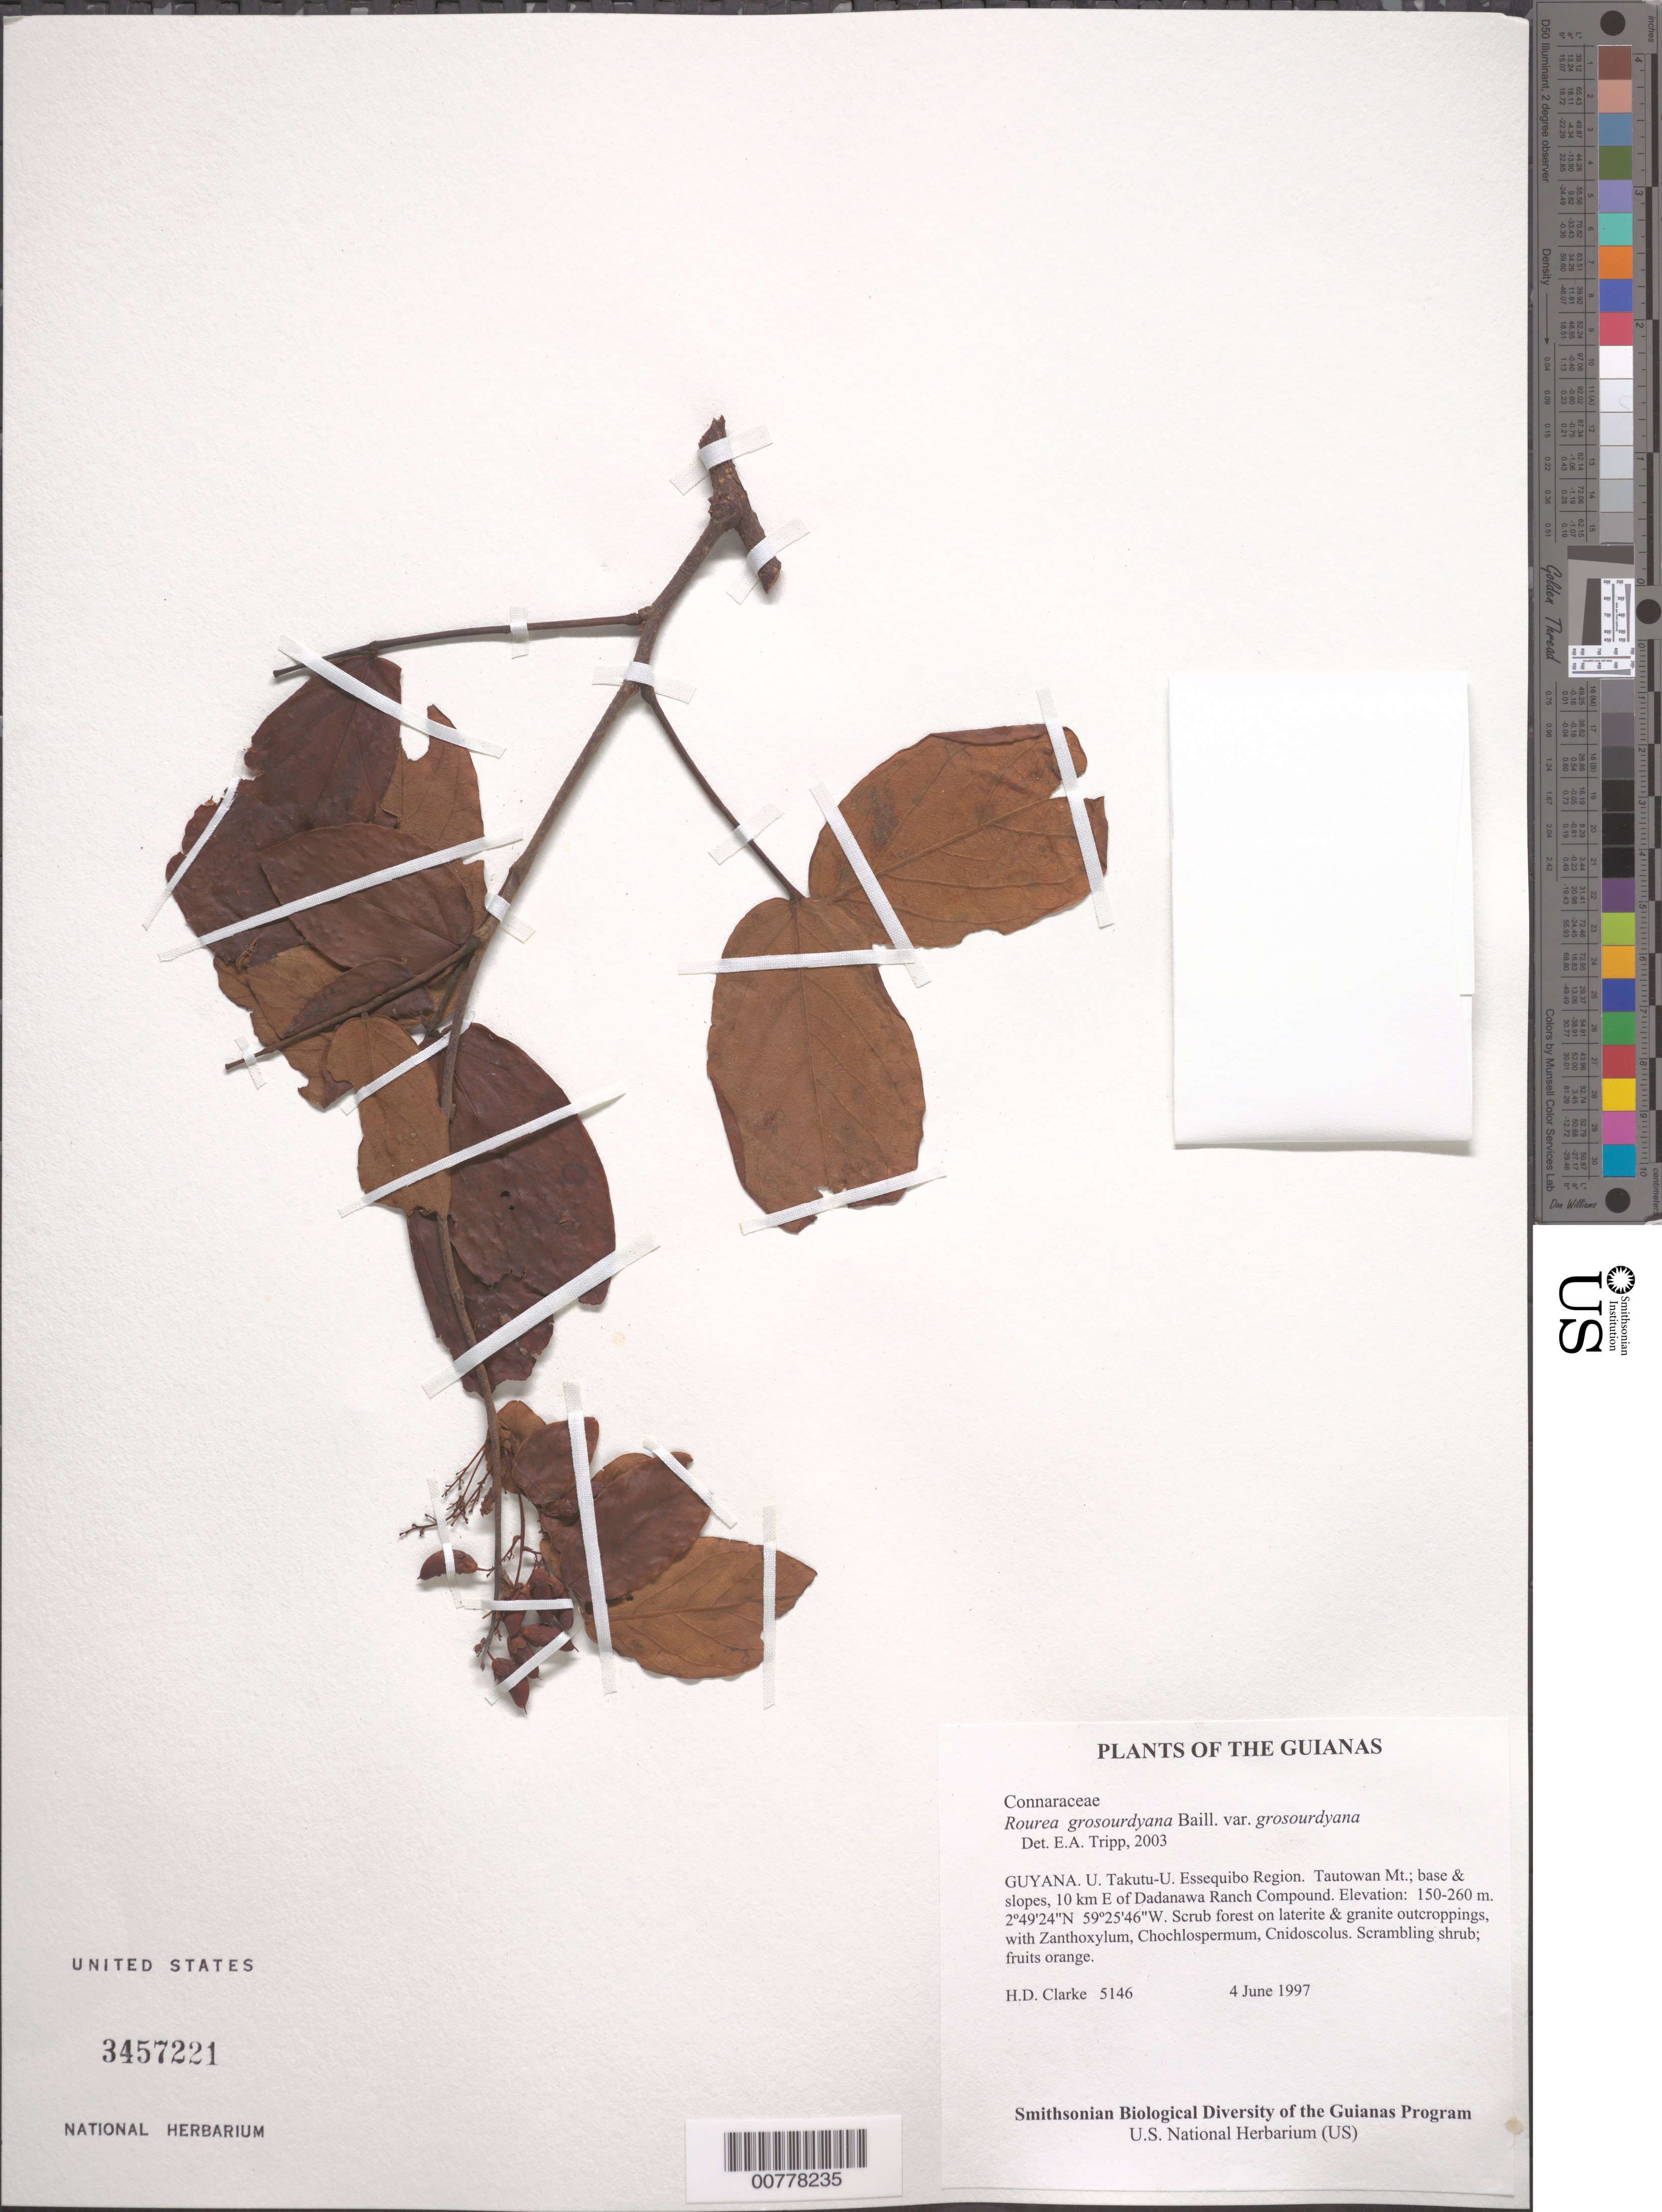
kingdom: Plantae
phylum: Tracheophyta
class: Magnoliopsida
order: Oxalidales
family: Connaraceae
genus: Rourea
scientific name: Rourea grosourdyana var. grosourdyana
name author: Baill.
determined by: Tripp, Erin A.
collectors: H. D. Clarke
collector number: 5146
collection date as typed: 4 June 1997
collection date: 1997-06-04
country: Guyana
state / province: U. Takutu-U. Essequibo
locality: Tautowan Mt.; base & slopes, 10 km E of Dadanawa Ranch Compound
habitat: Scrub forest on laterite & granite outcroppings, with Zanthoxylum, Chochlospermum, Cnidoscolus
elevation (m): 150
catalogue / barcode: US 3457221